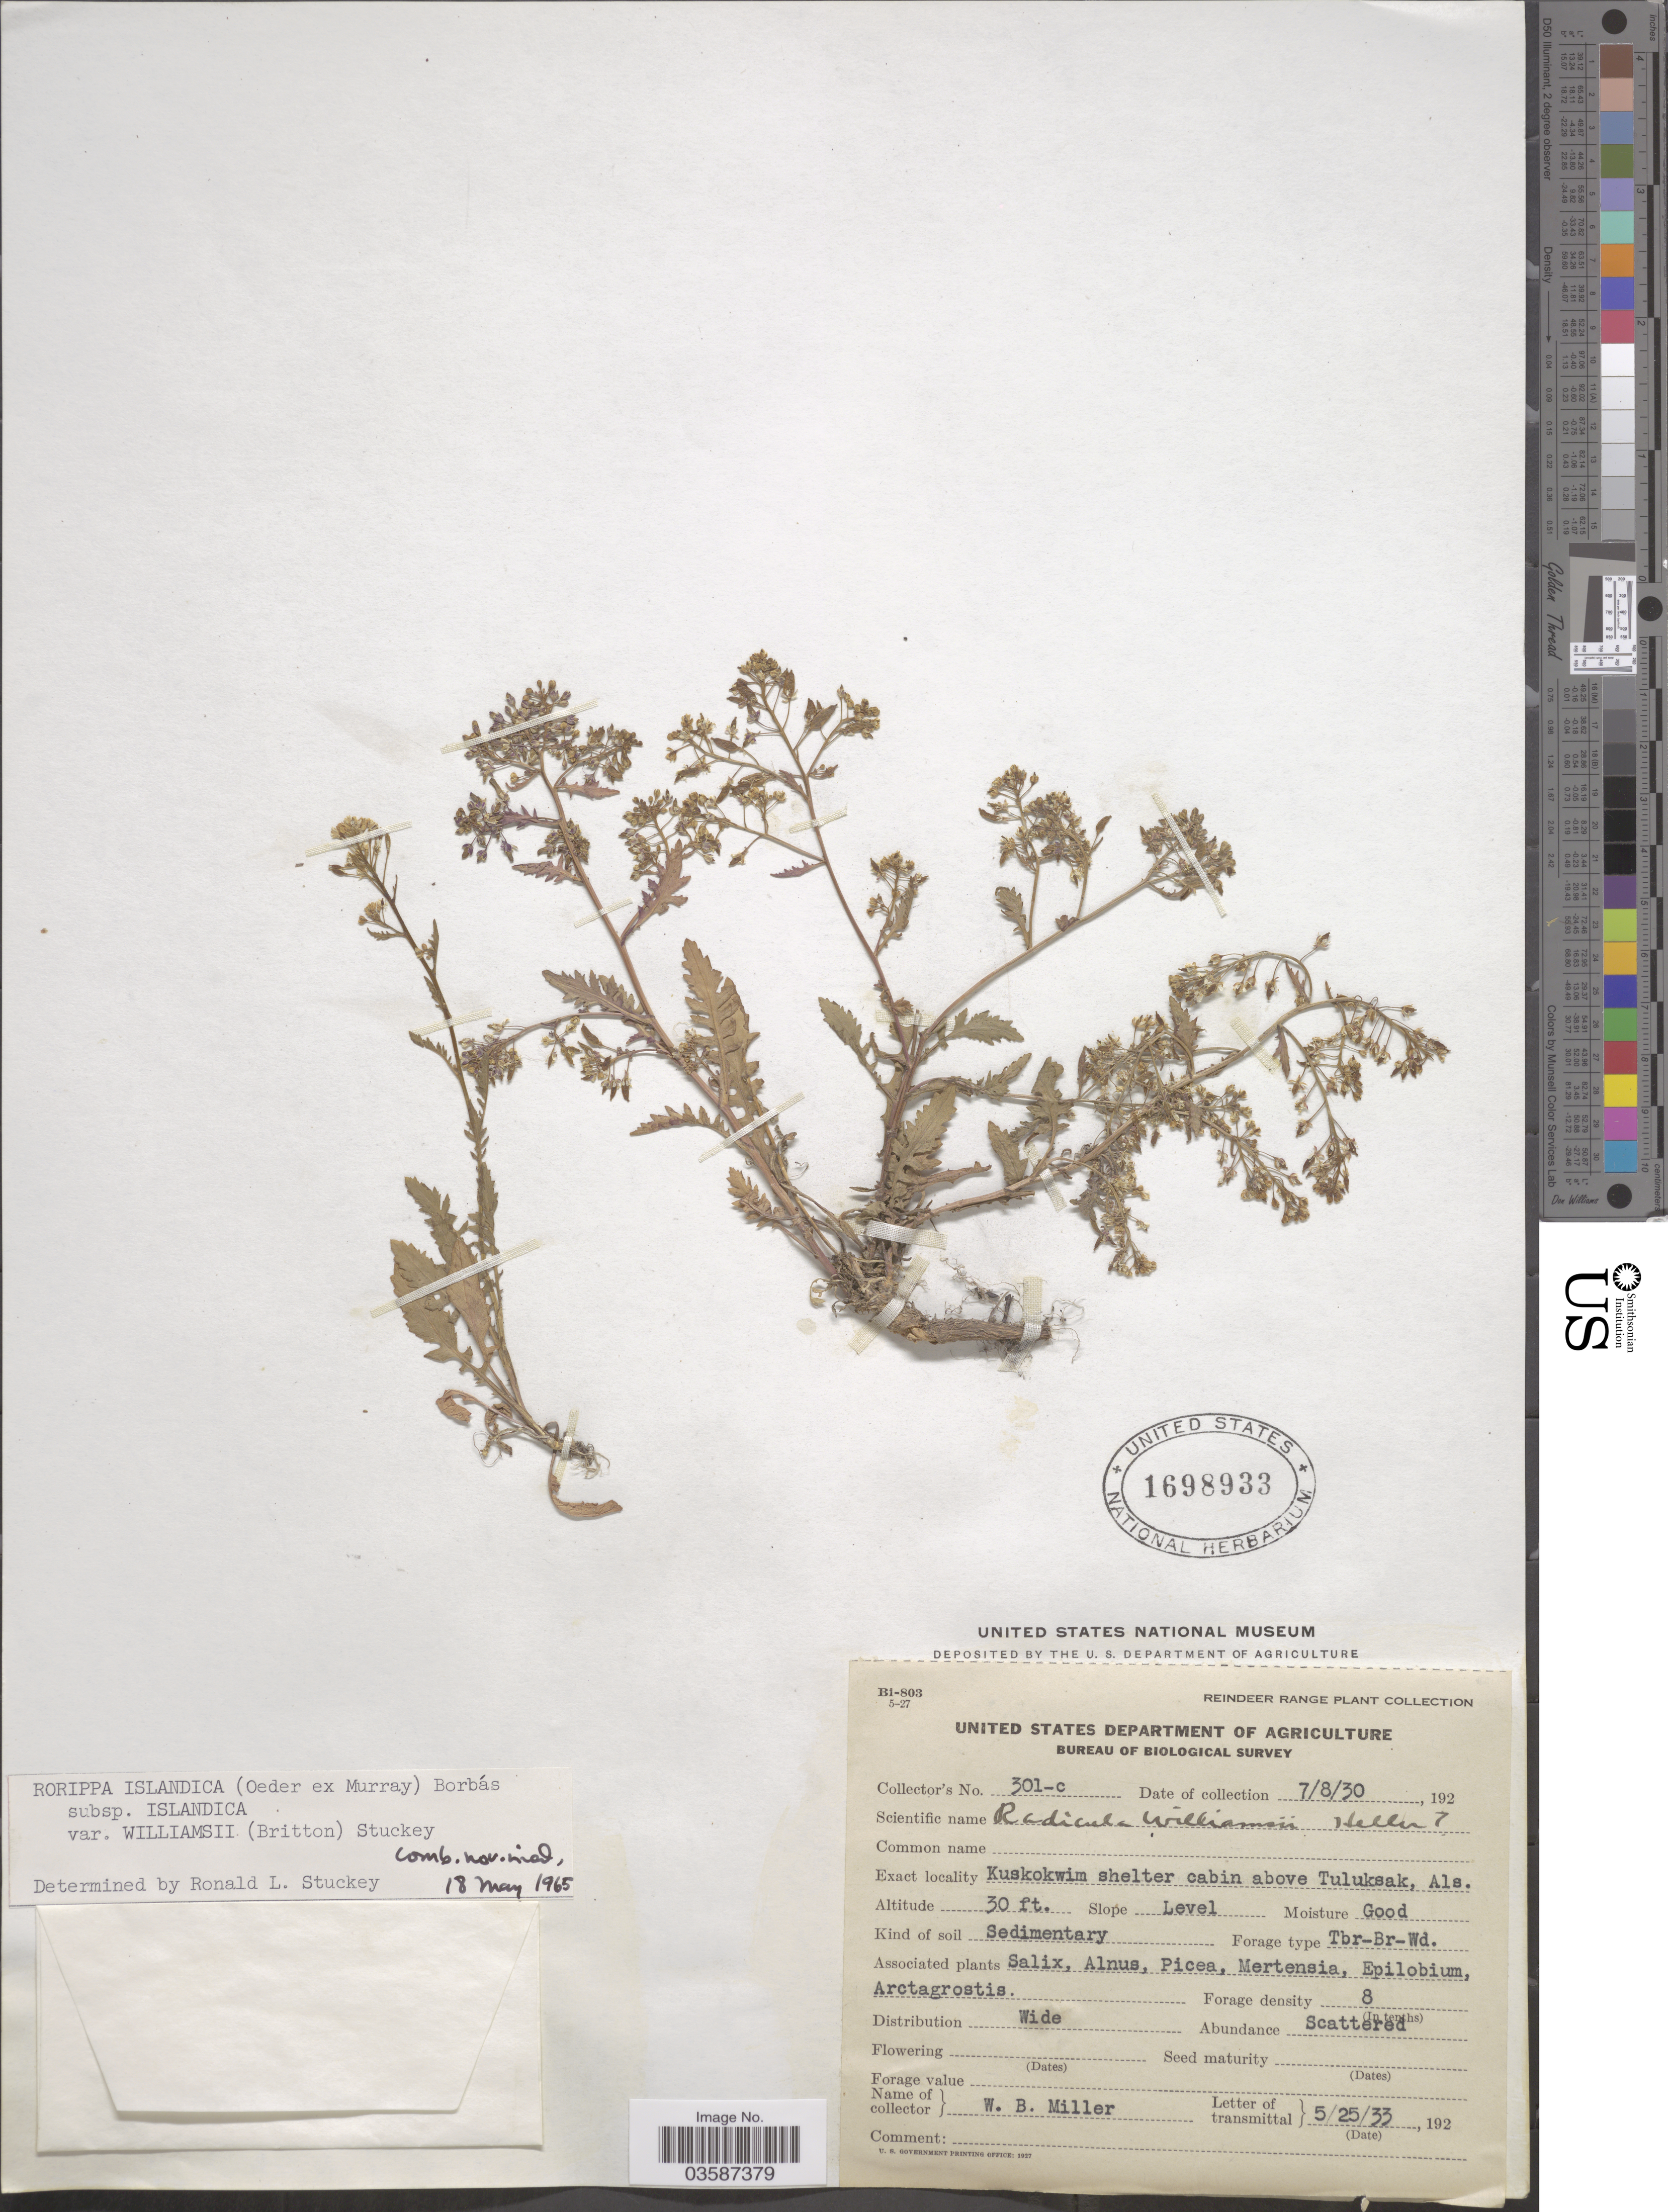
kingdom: Plantae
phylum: Tracheophyta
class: Magnoliopsida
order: Brassicales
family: Brassicaceae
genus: Rorippa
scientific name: Rorippa islandica var. williamsii (Britton) Stuckey comb. nov. ined.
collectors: W. Miller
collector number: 301-c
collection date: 1930-07-08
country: United States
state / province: Alaska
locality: Kuskokwim shelter cabin above Tuluksak.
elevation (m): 9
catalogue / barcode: US 1698933